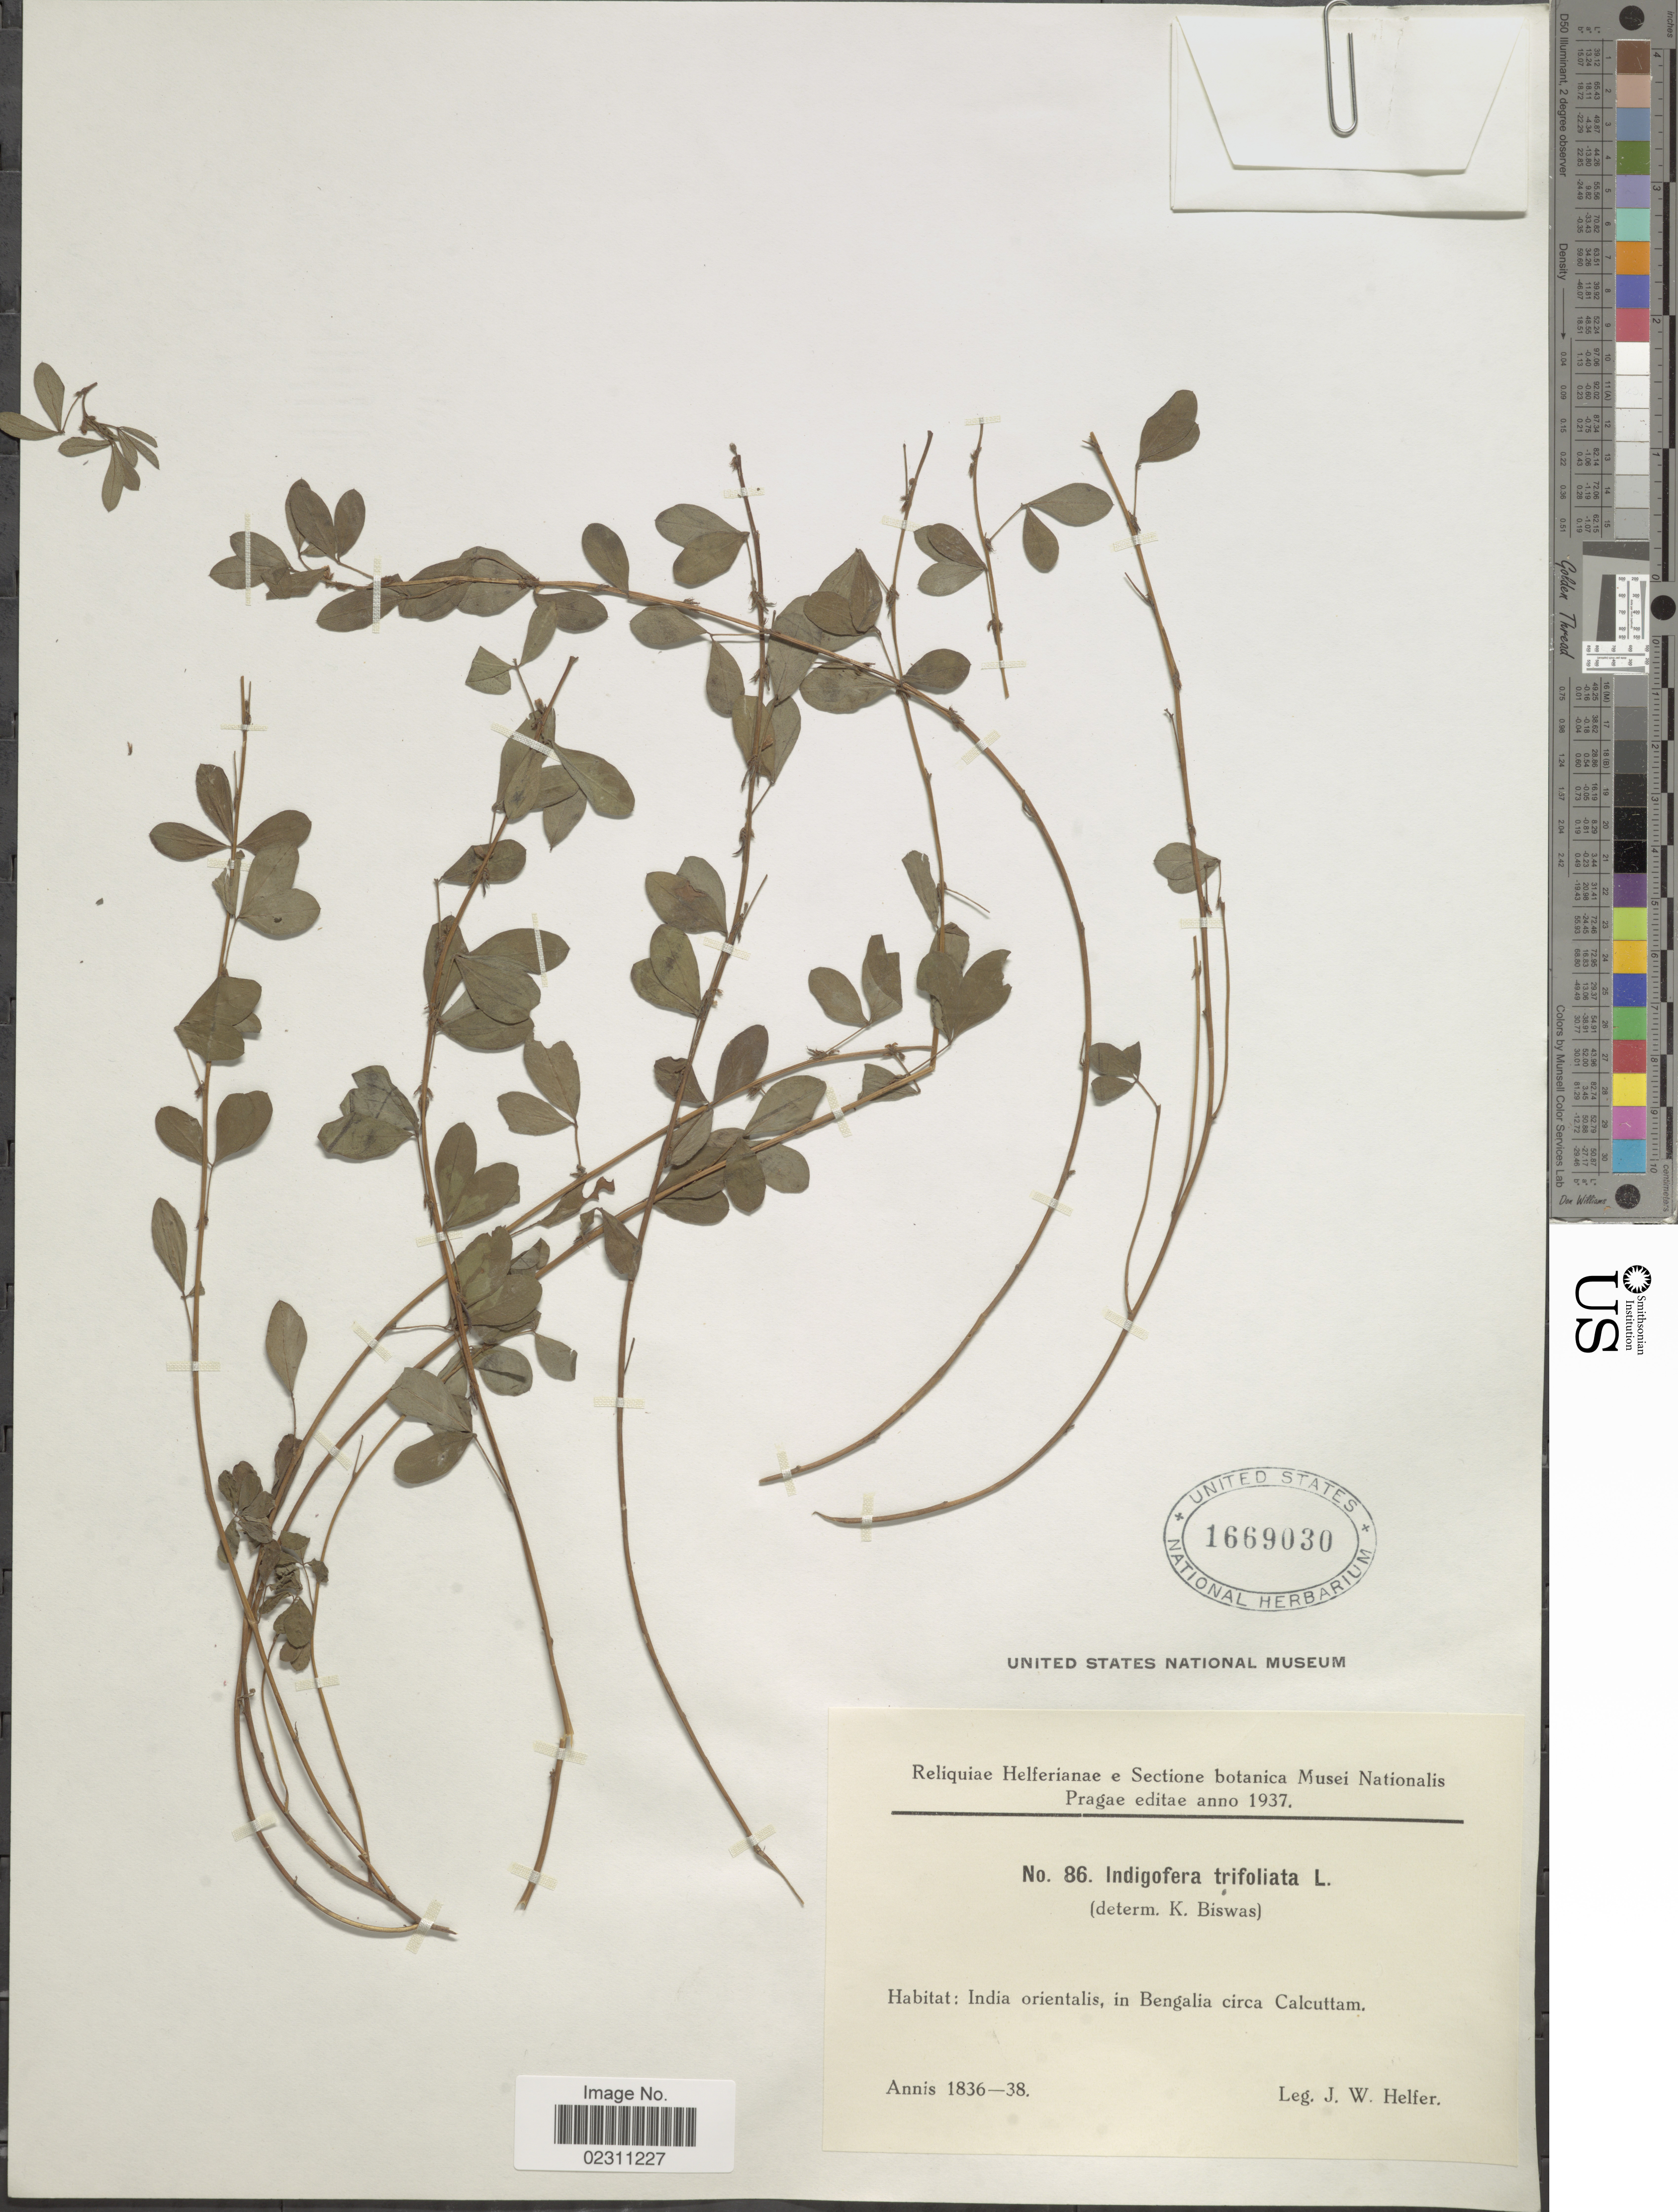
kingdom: Plantae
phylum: Tracheophyta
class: Magnoliopsida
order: Fabales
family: Fabaceae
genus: Indigofera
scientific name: Indigofera trifoliata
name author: L.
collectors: J. W. Helfer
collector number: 86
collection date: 1836/1838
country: India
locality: India orientalis, in Bengalia circa Calcuttam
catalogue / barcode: US 1669030